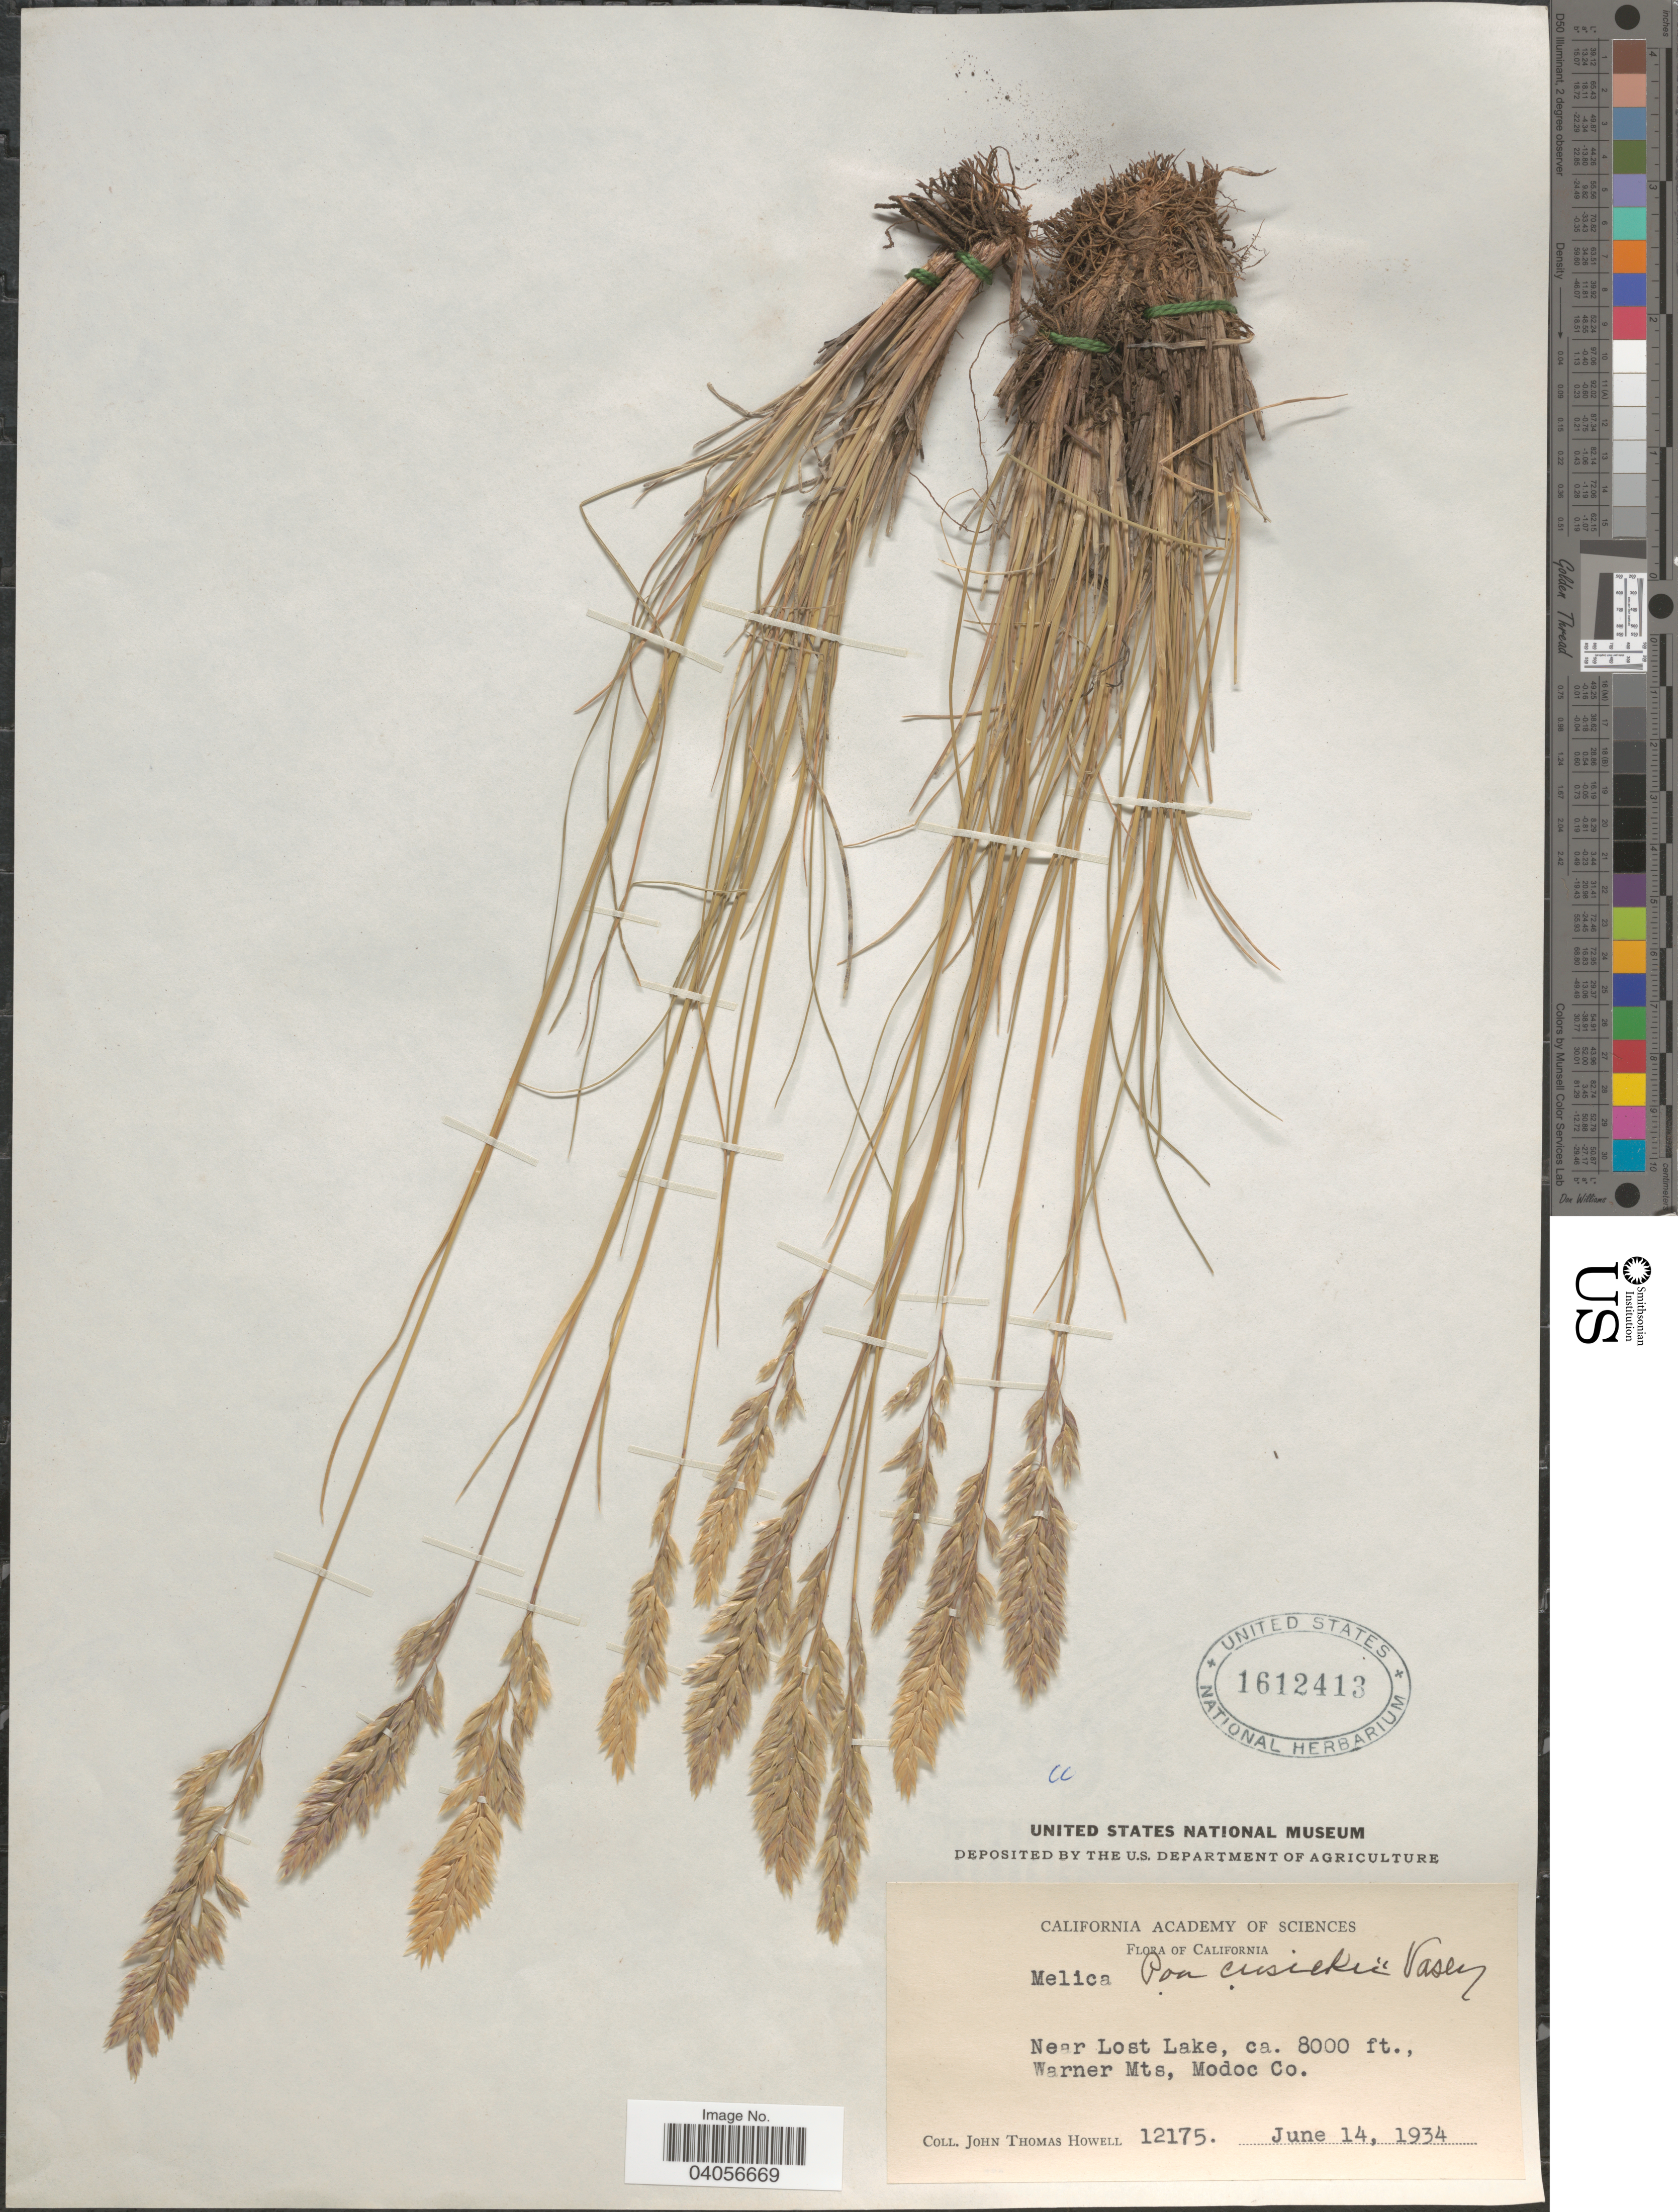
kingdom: Plantae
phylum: Tracheophyta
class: Liliopsida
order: Poales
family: Poaceae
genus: Poa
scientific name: Poa cusickii subsp. cusickii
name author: Vasey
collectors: J. T. Howell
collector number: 12175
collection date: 1934-06-14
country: United States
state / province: California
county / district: Modoc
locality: Near Lost Lake, Warner Mts, Modoc Co.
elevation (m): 2438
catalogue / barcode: US 1612413